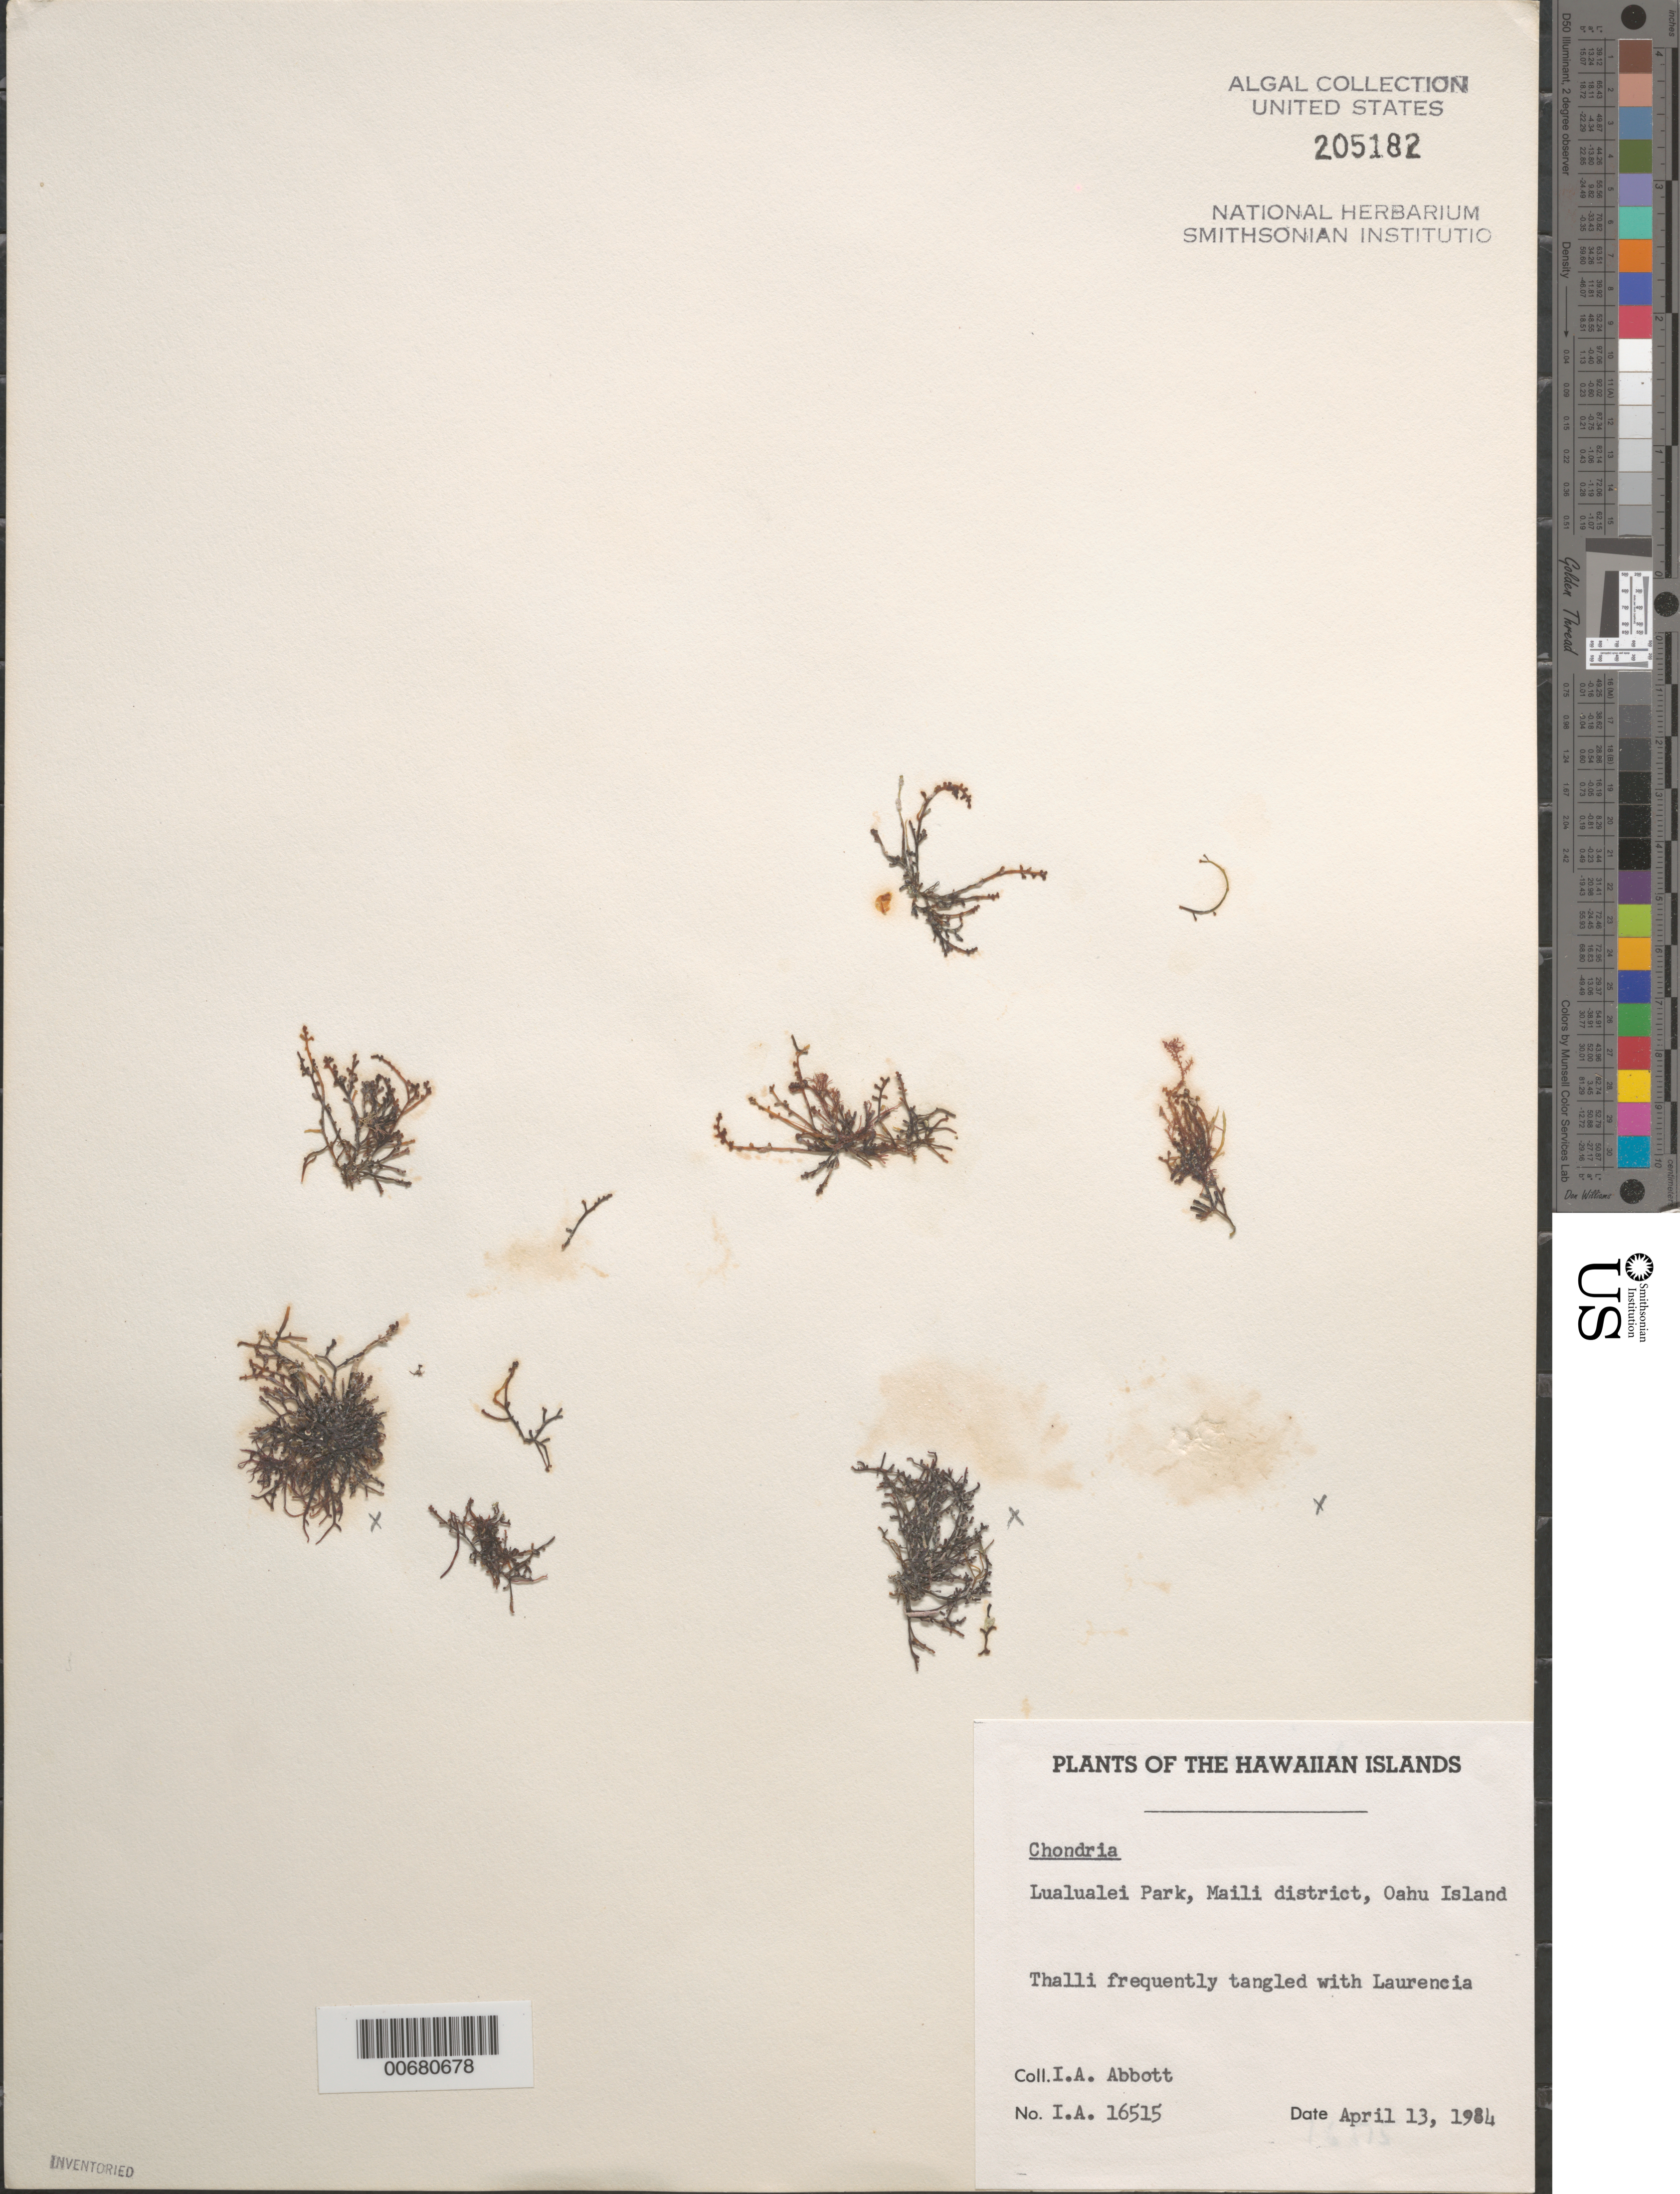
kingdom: Plantae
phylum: Rhodophyta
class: Florideophyceae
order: Ceramiales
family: Rhodomelaceae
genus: Chondria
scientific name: Chondria sp.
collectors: I. A. Abbott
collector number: IAA 16515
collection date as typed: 13 Apr 1984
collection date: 1984-04-13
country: United States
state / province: Hawaii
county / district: Honolulu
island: Oahu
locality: Lualualei Park, Maili District (Karla J. McDermid's study site)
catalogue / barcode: US 205182